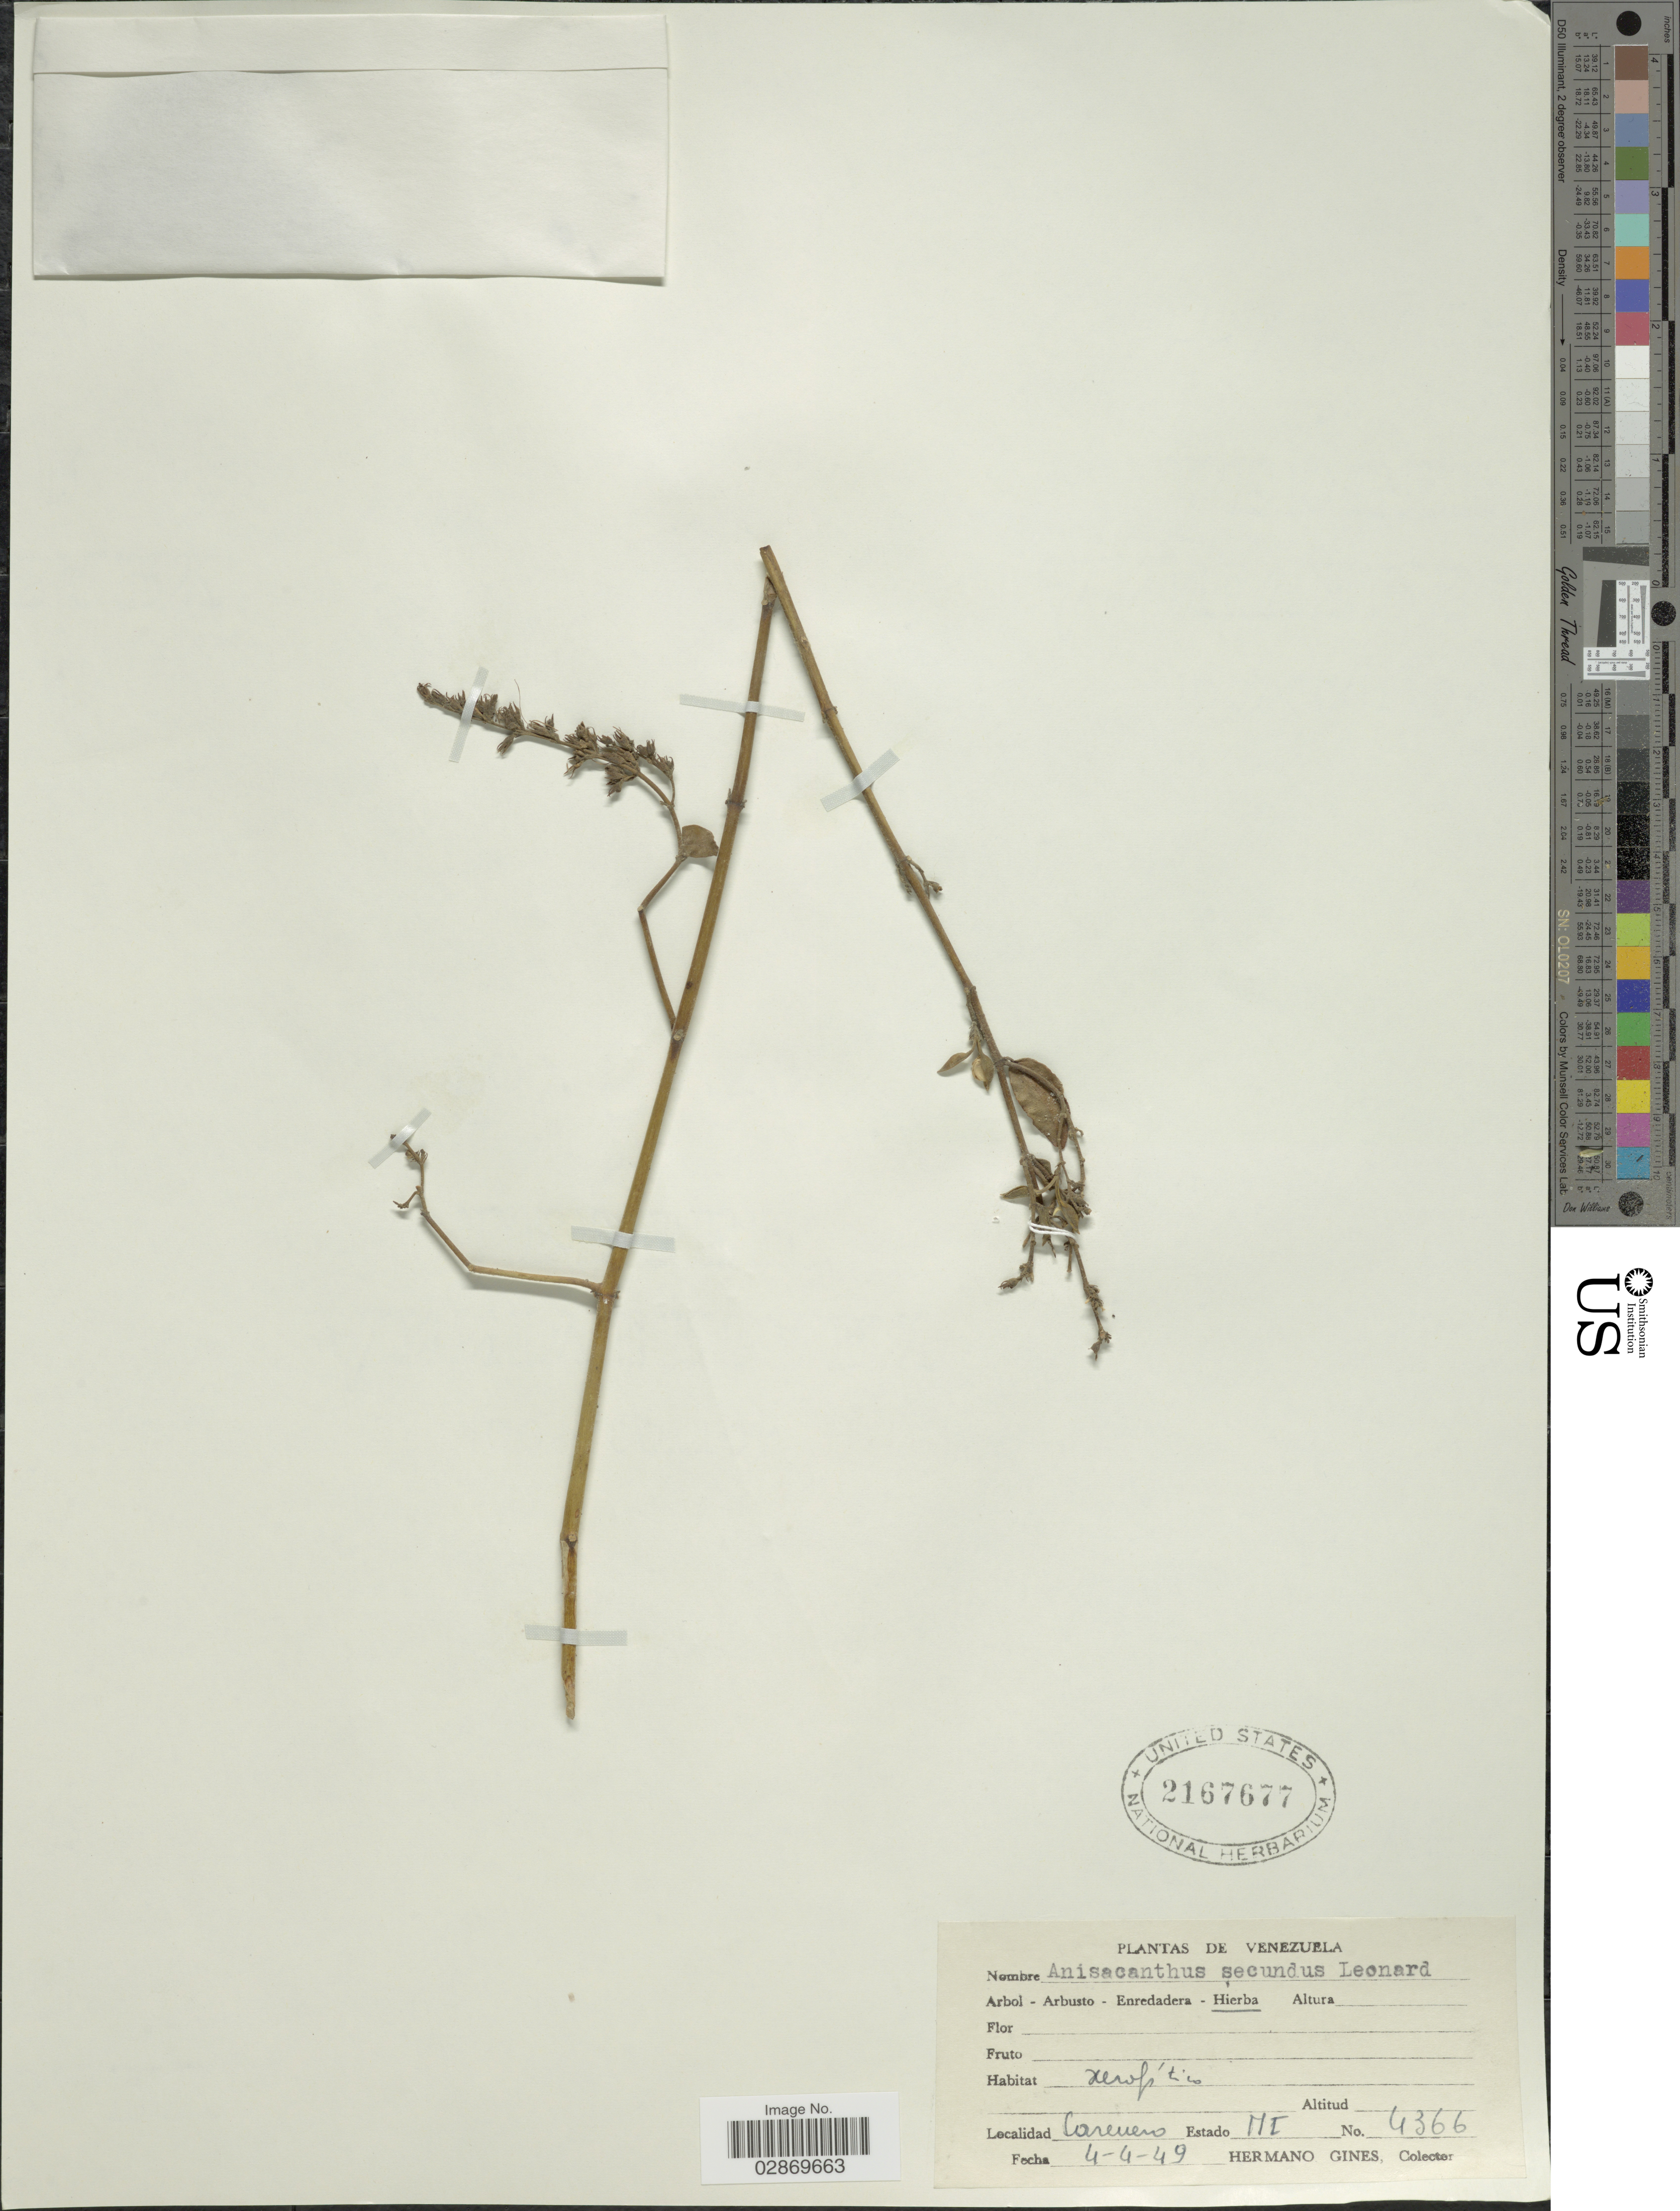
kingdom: Plantae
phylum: Tracheophyta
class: Magnoliopsida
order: Lamiales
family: Acanthaceae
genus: Anisacanthus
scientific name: Anisacanthus secundus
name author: Leonard in A.C. Sm.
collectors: Bro. Gines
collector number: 4366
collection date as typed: Transcribed d/m/y: 4/4/49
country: Venezuela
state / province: Miranda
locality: Carenero.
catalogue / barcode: US 2167677